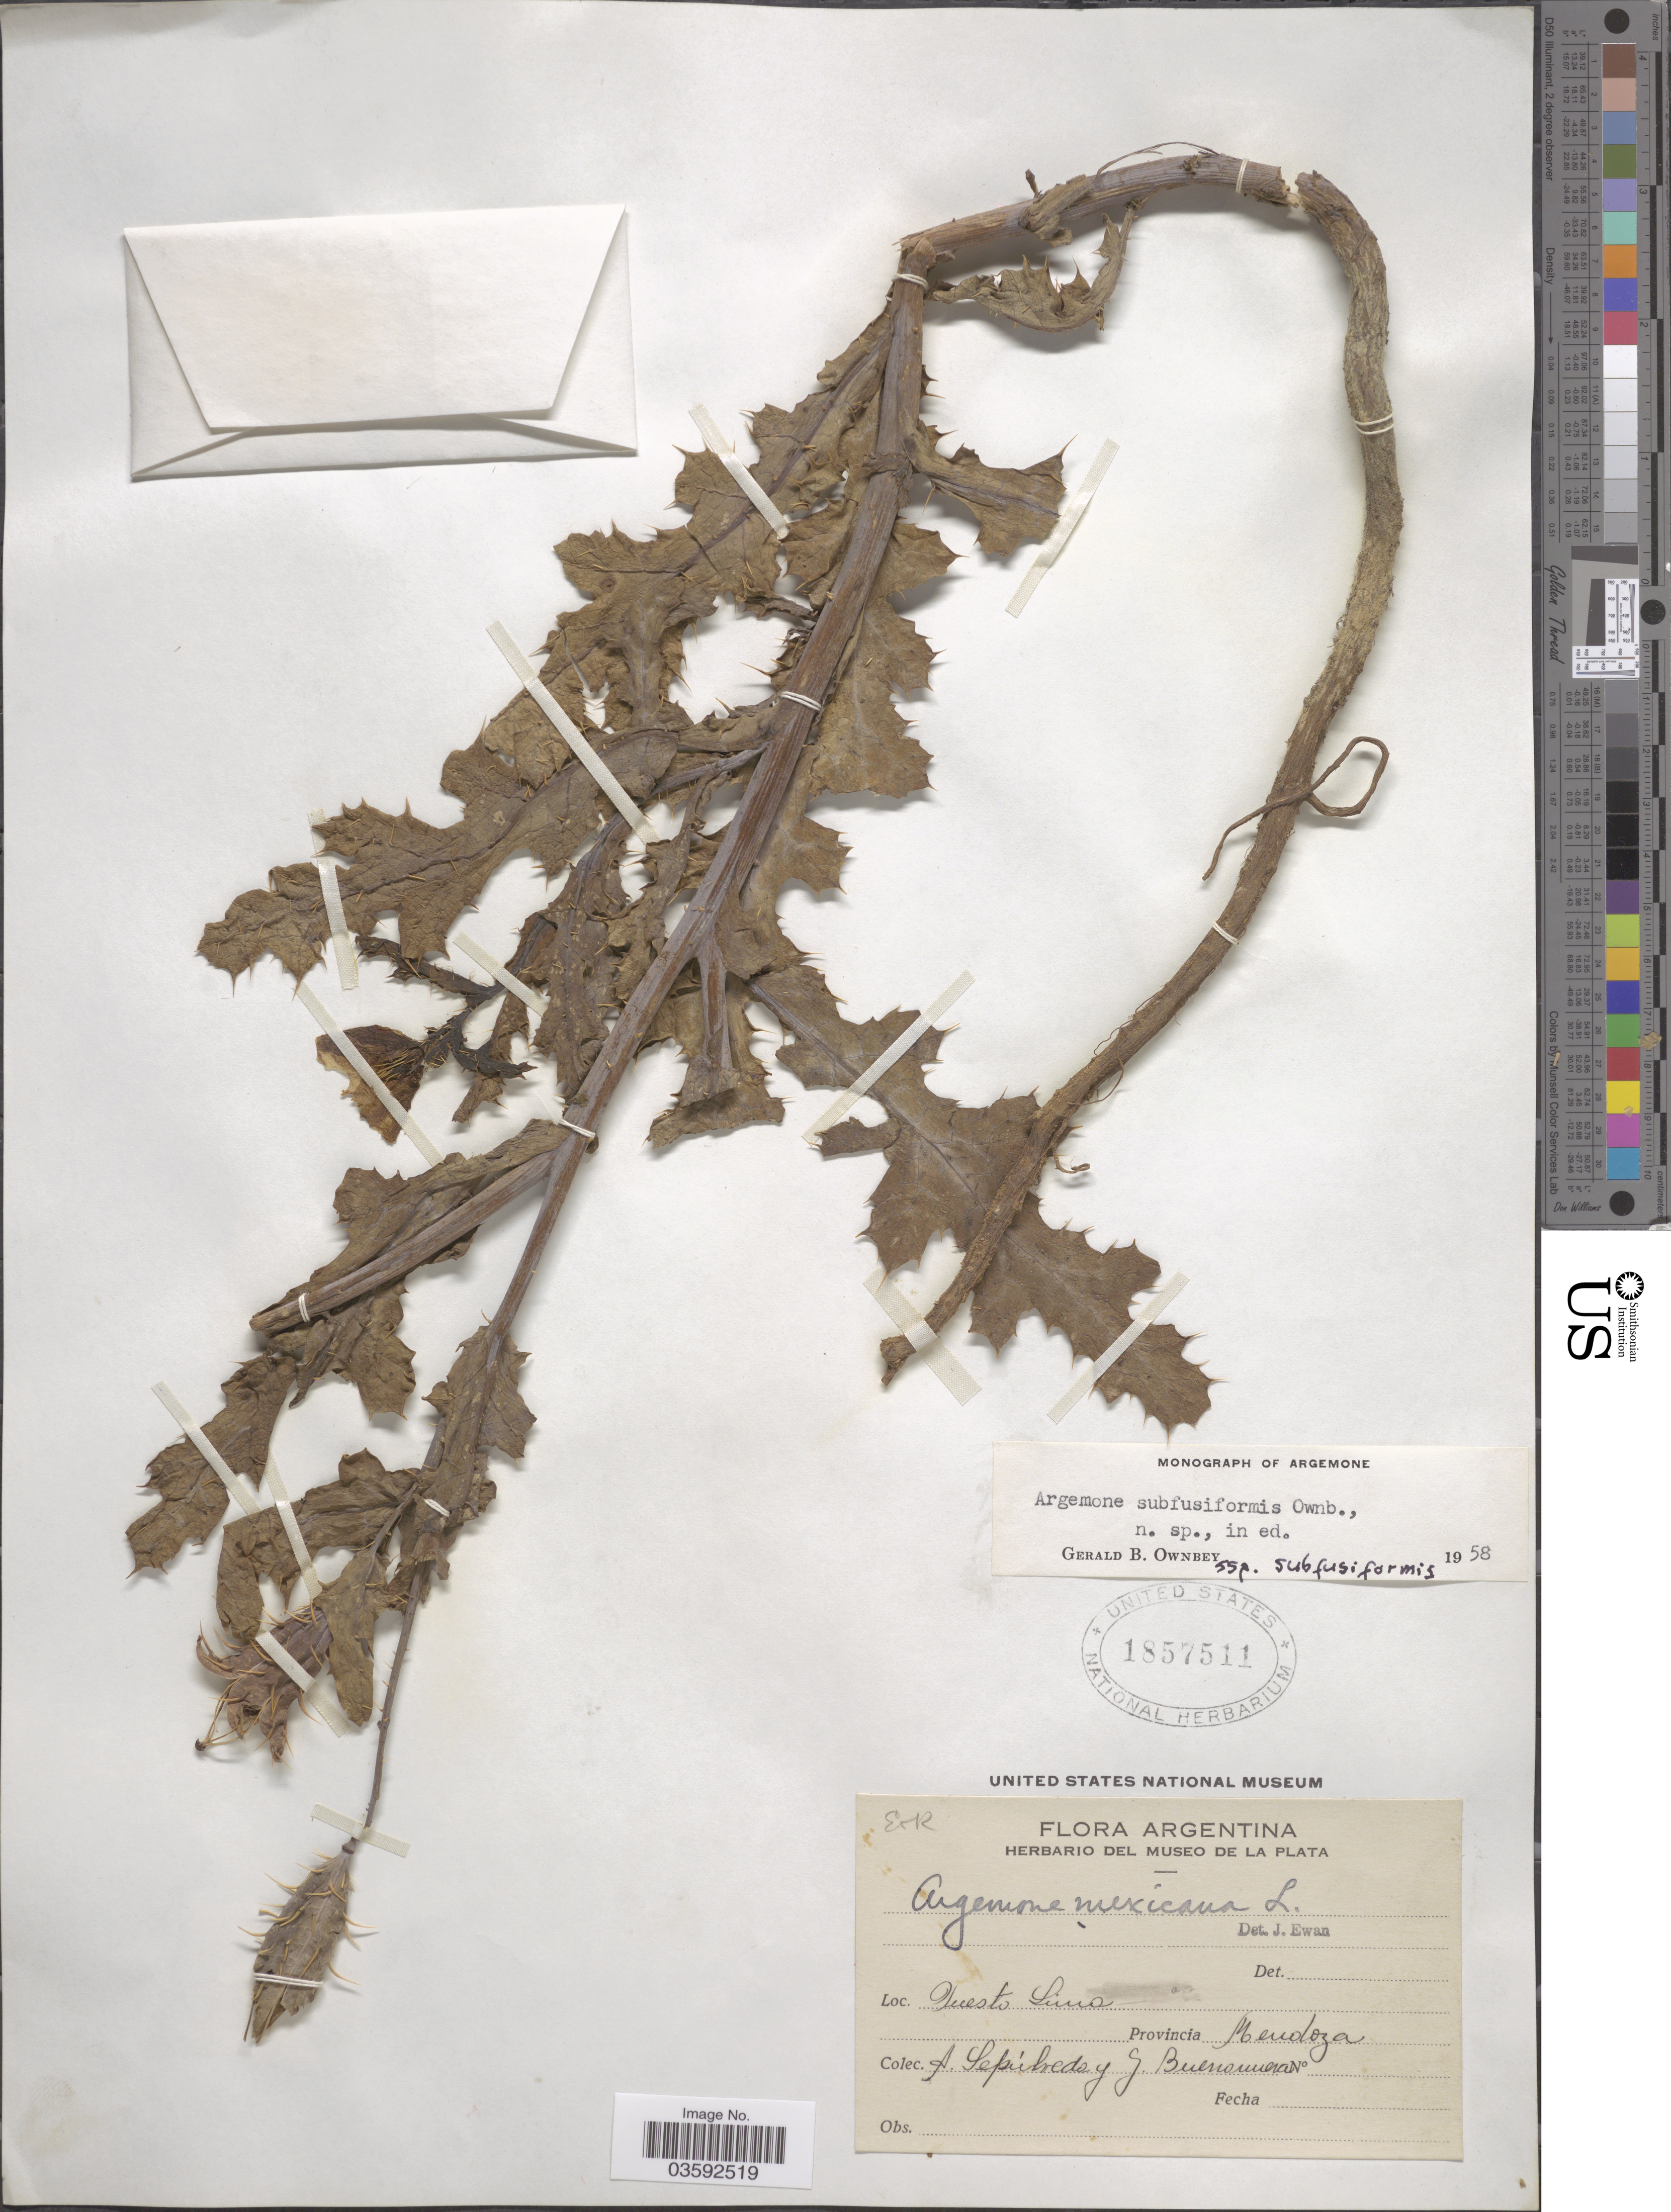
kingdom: Plantae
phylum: Tracheophyta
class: Magnoliopsida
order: Ranunculales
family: Papaveraceae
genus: Argemone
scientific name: Argemone subfusiformis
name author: G.B. Ownbey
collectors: A. Sepúlvedo & J. Buenonueva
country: Argentina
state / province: Mendoza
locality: Puesto Lima.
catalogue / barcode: US 1857511